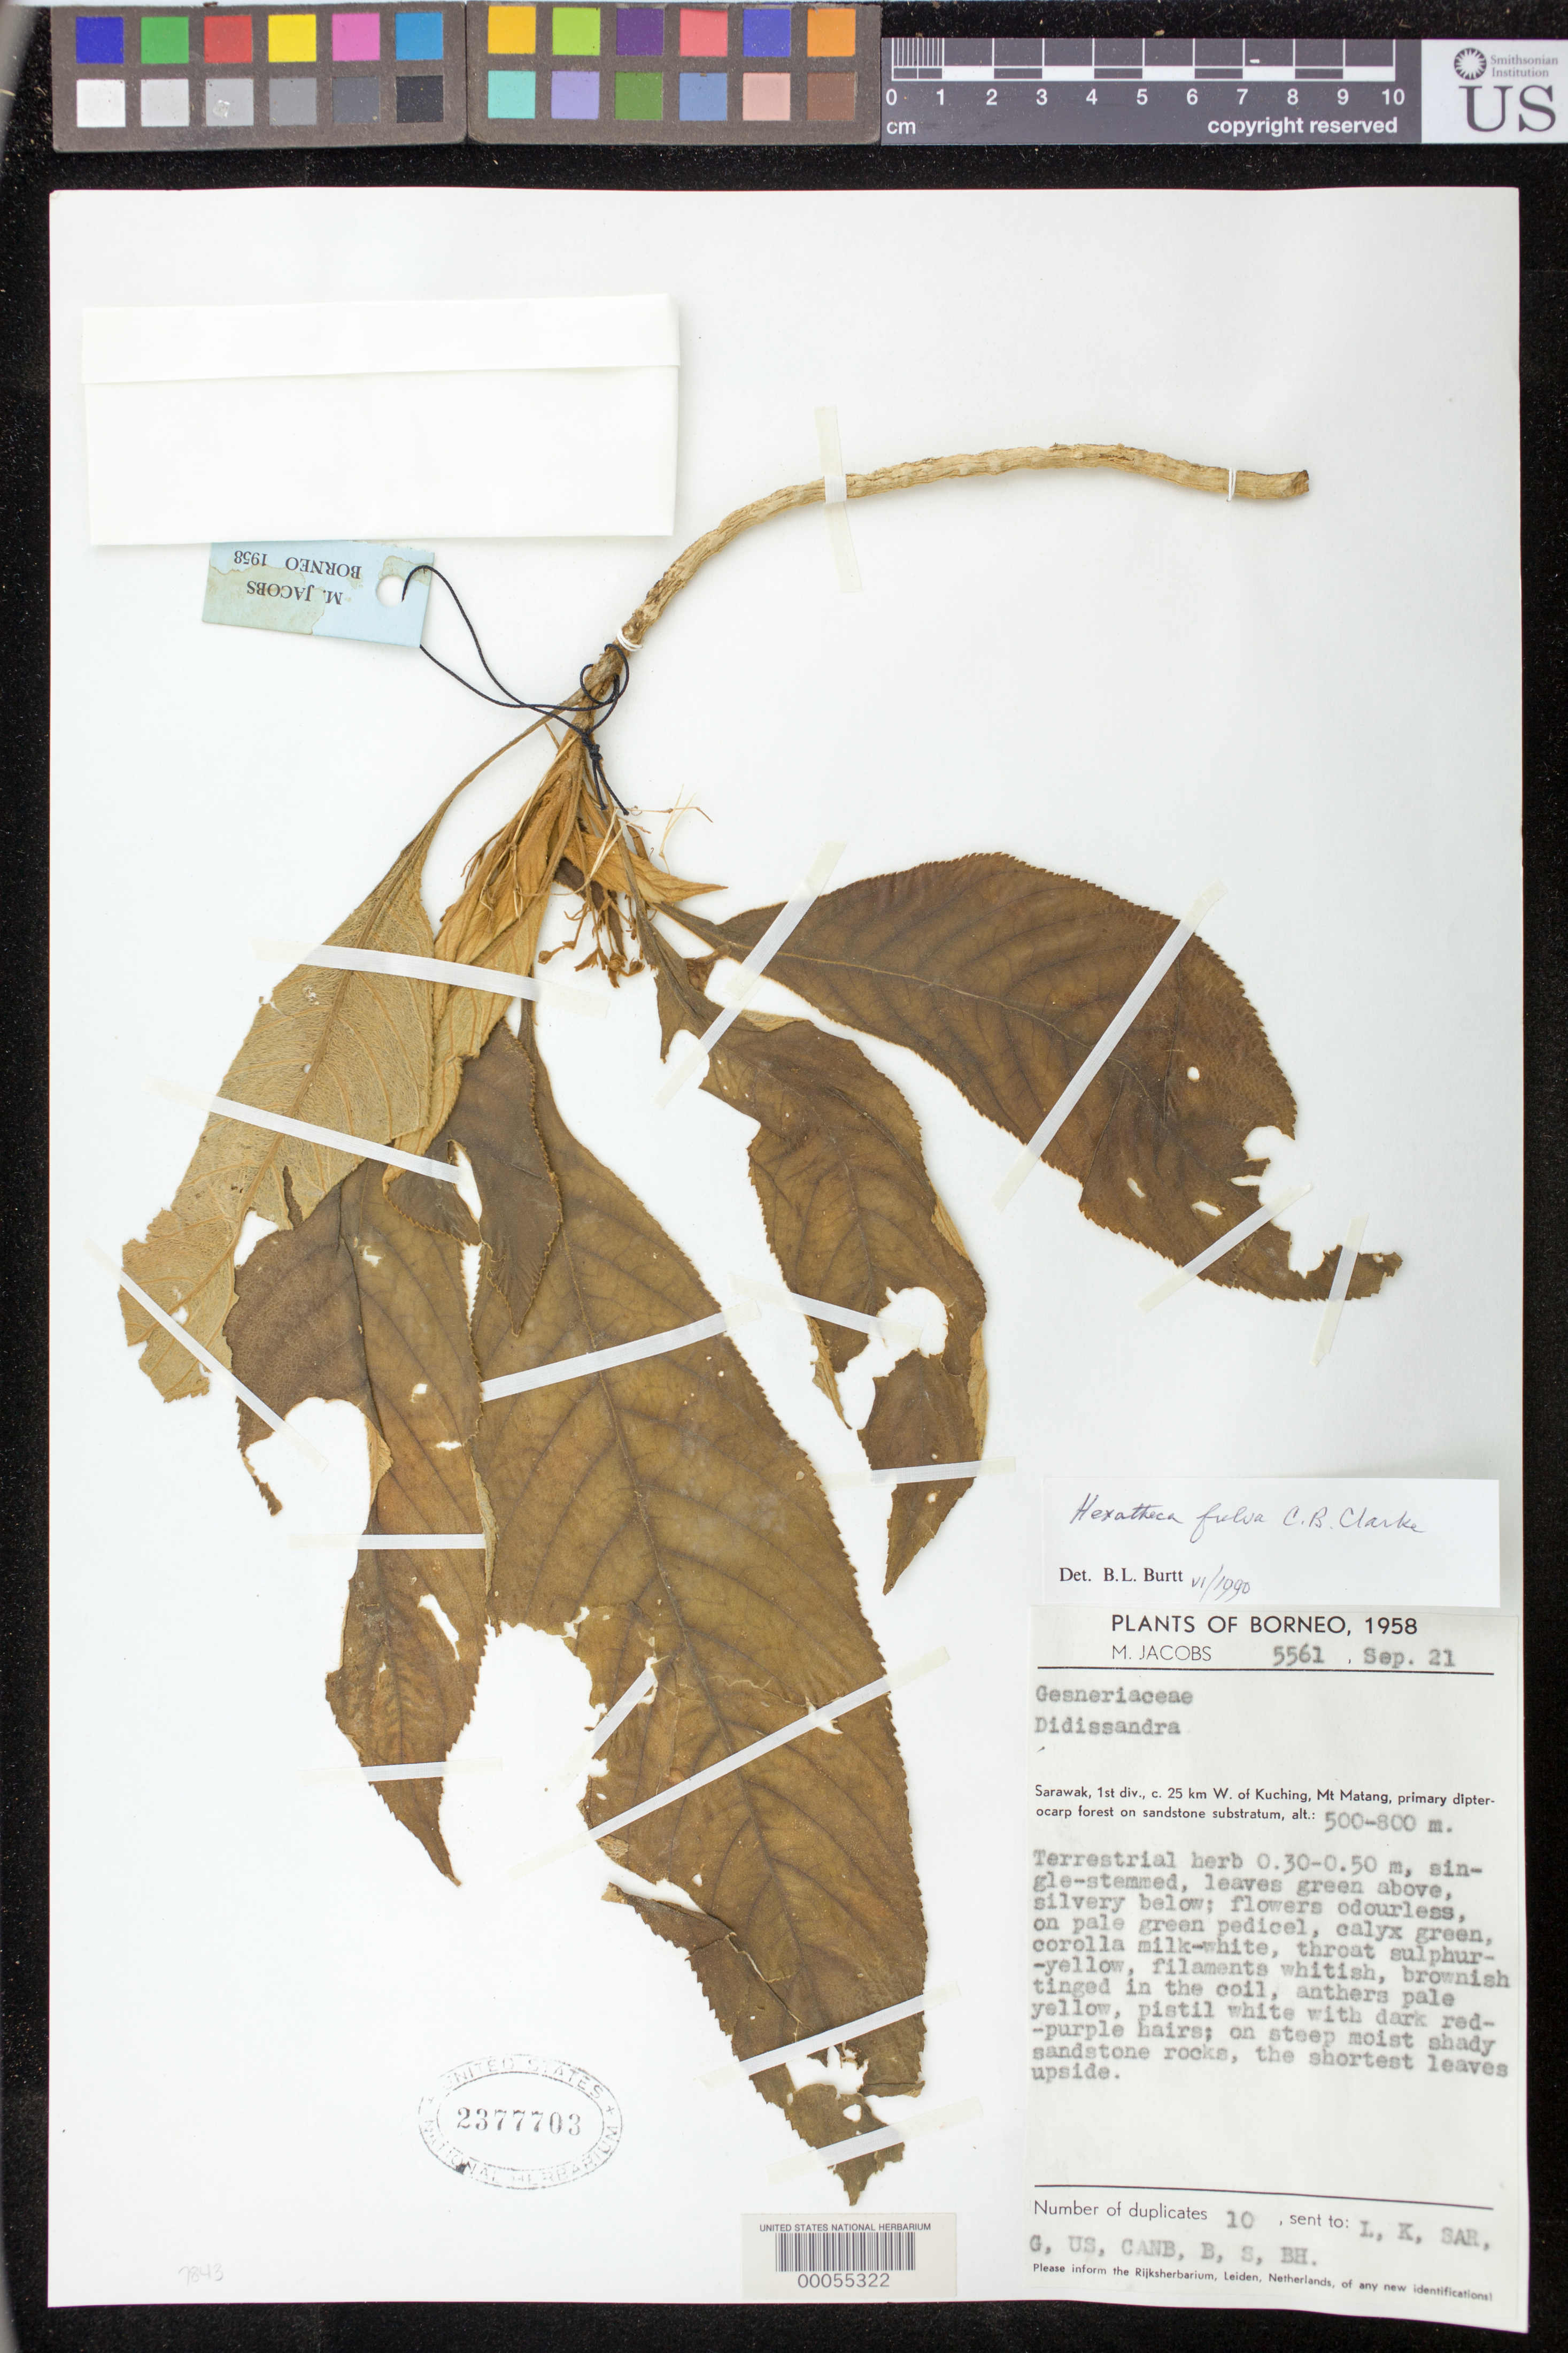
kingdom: Plantae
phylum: Tracheophyta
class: Magnoliopsida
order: Lamiales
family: Gesneriaceae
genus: Hexatheca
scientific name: Hexatheca fulva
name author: C.B. Clarke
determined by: Burtt, B. L.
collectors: M. Jacobs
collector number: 5561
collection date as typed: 21 Sep 1958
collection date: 1958-09-21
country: Malaysia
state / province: Sarawak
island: Borneo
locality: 25 km w of kuching, mount matang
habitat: Primary dipterocarp forest on sandstone substratum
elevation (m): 500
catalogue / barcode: US 2377703